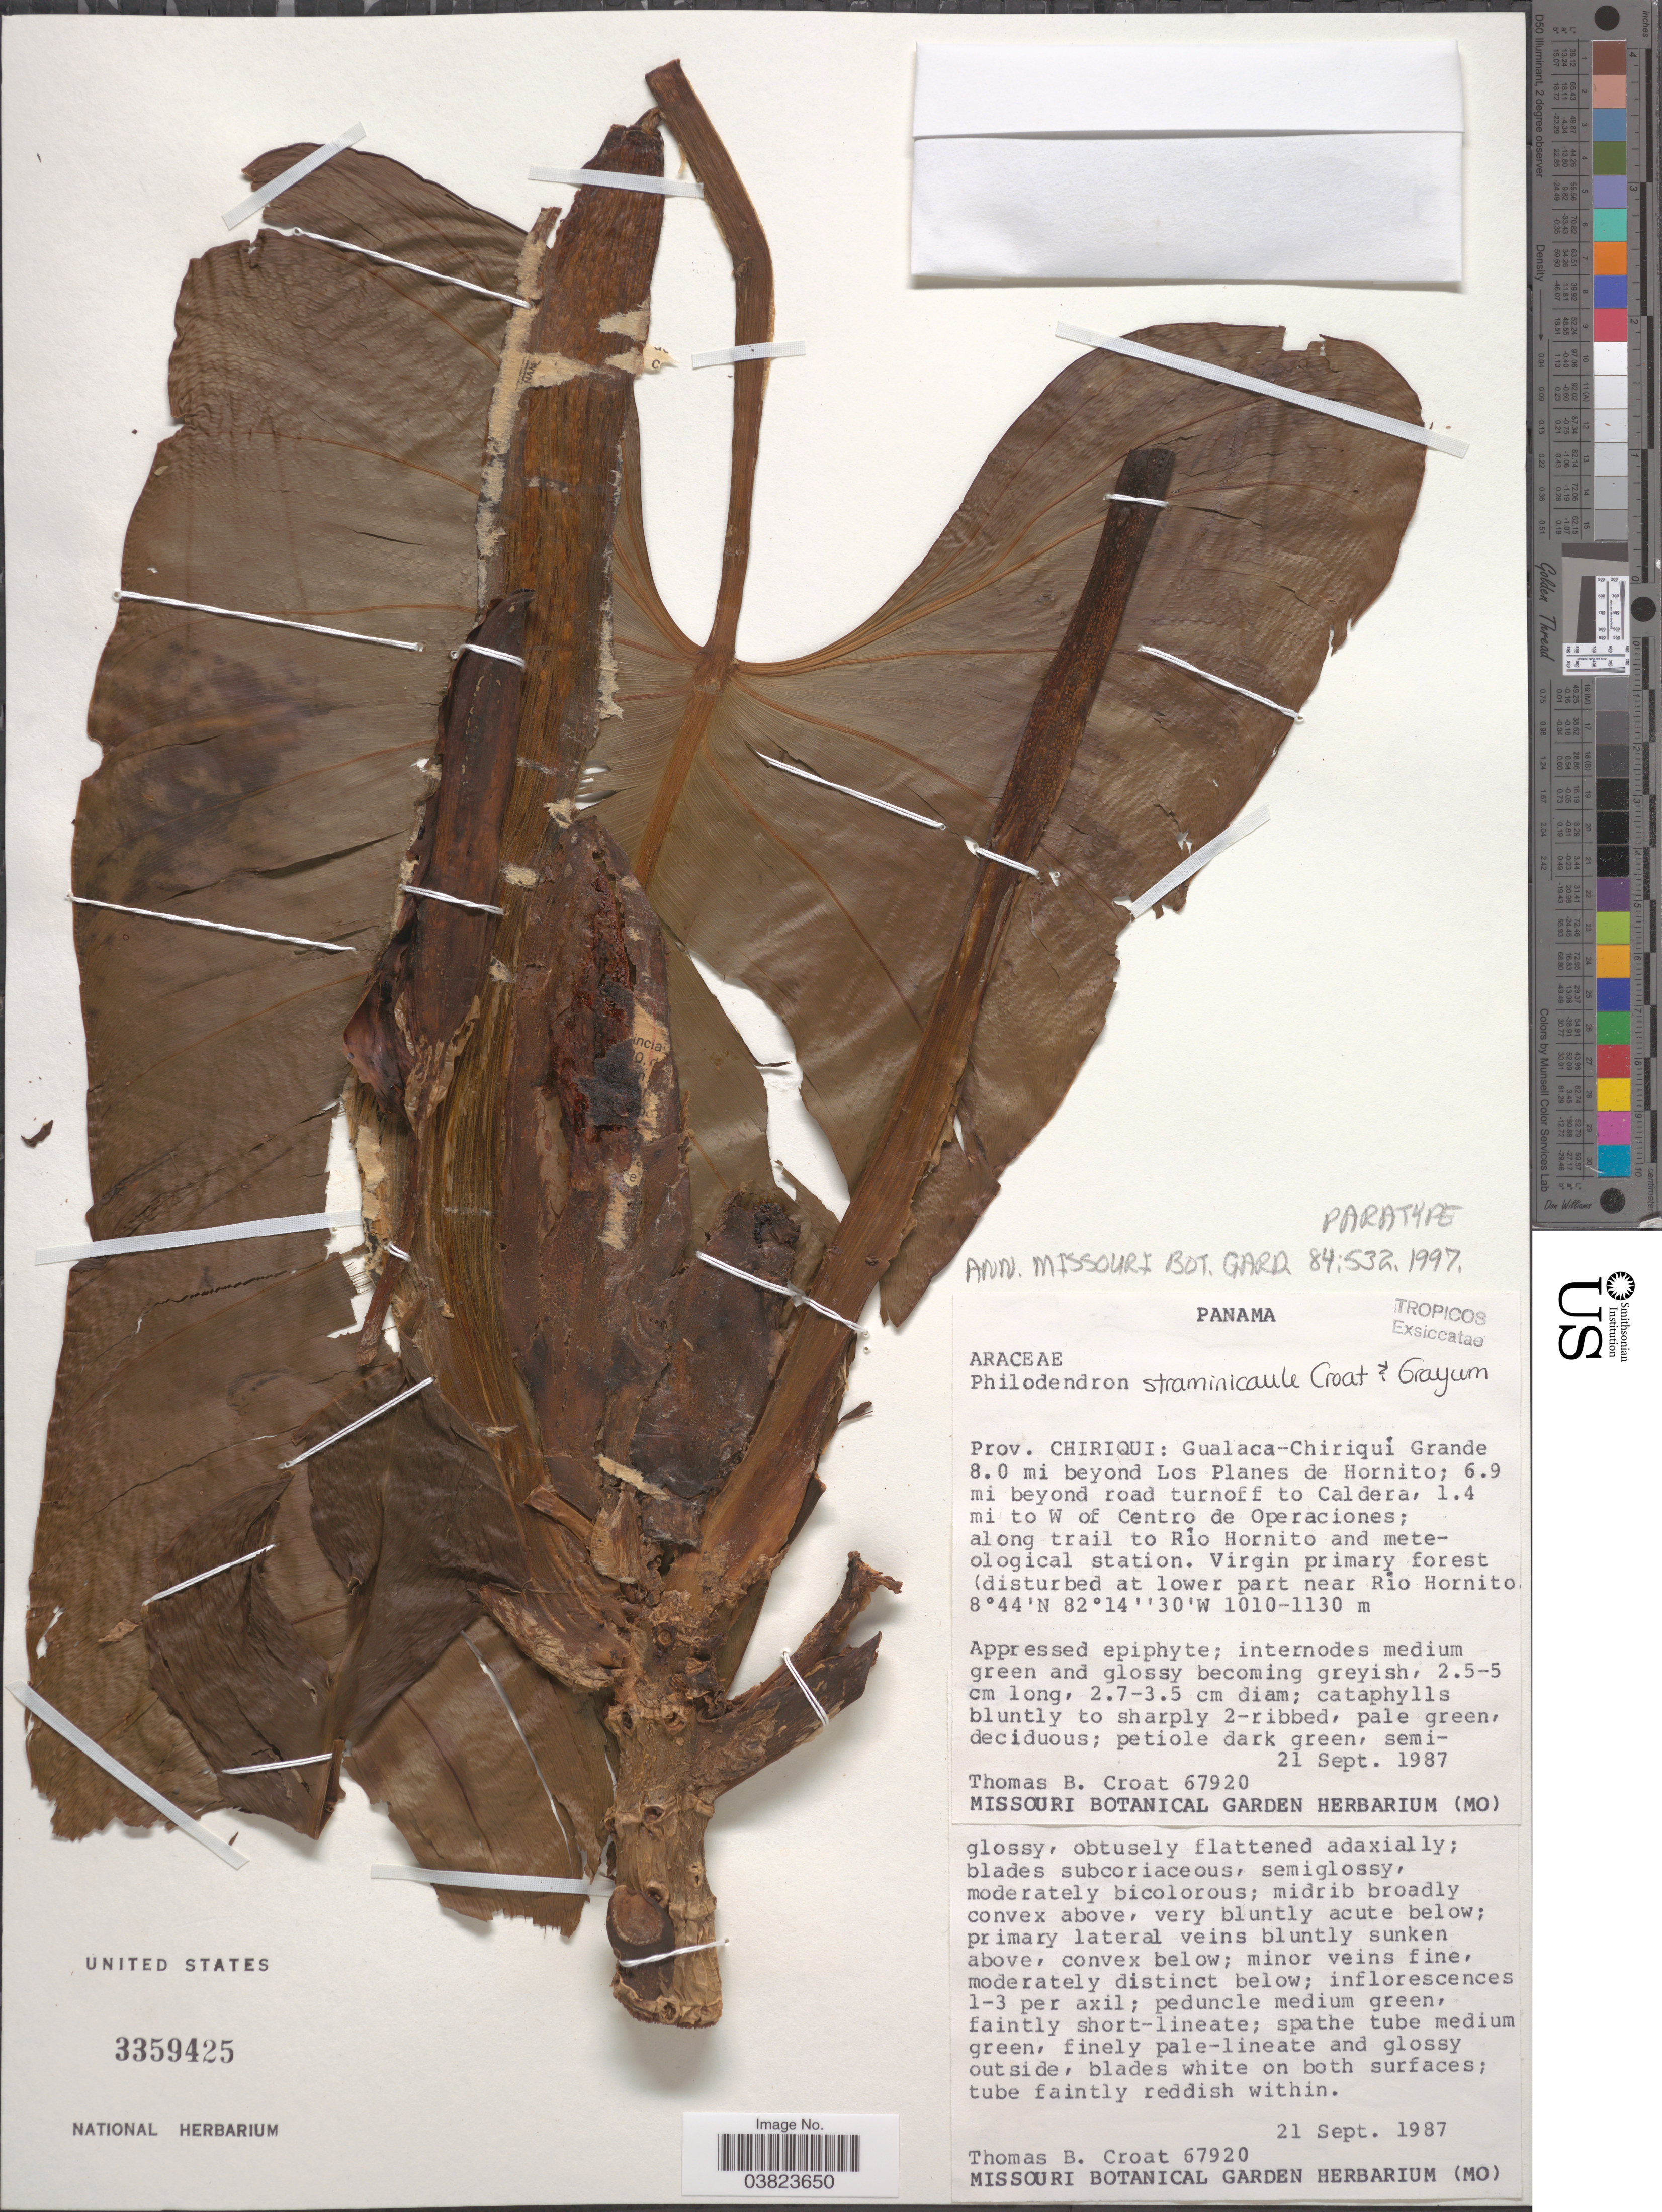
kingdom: Plantae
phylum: Tracheophyta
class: Liliopsida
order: Alismatales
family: Araceae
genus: Philodendron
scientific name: Philodendron straminicaule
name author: Croat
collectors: T. B. Croat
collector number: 67920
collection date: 1987-09-21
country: Panama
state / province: Chiriqui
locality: Gualaca-Chiriqui Grande 8.0 mi beyond Los Planes to Hornito; 6.9 mi beyond road turnoff to Caldera, 1.4 mi to W of Centro de Operaciones; along trail to Río Hornito and meteological station. Virgin primary forest (disturbed at lowe part near Río Hornito).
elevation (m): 1010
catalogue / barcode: US 3359425